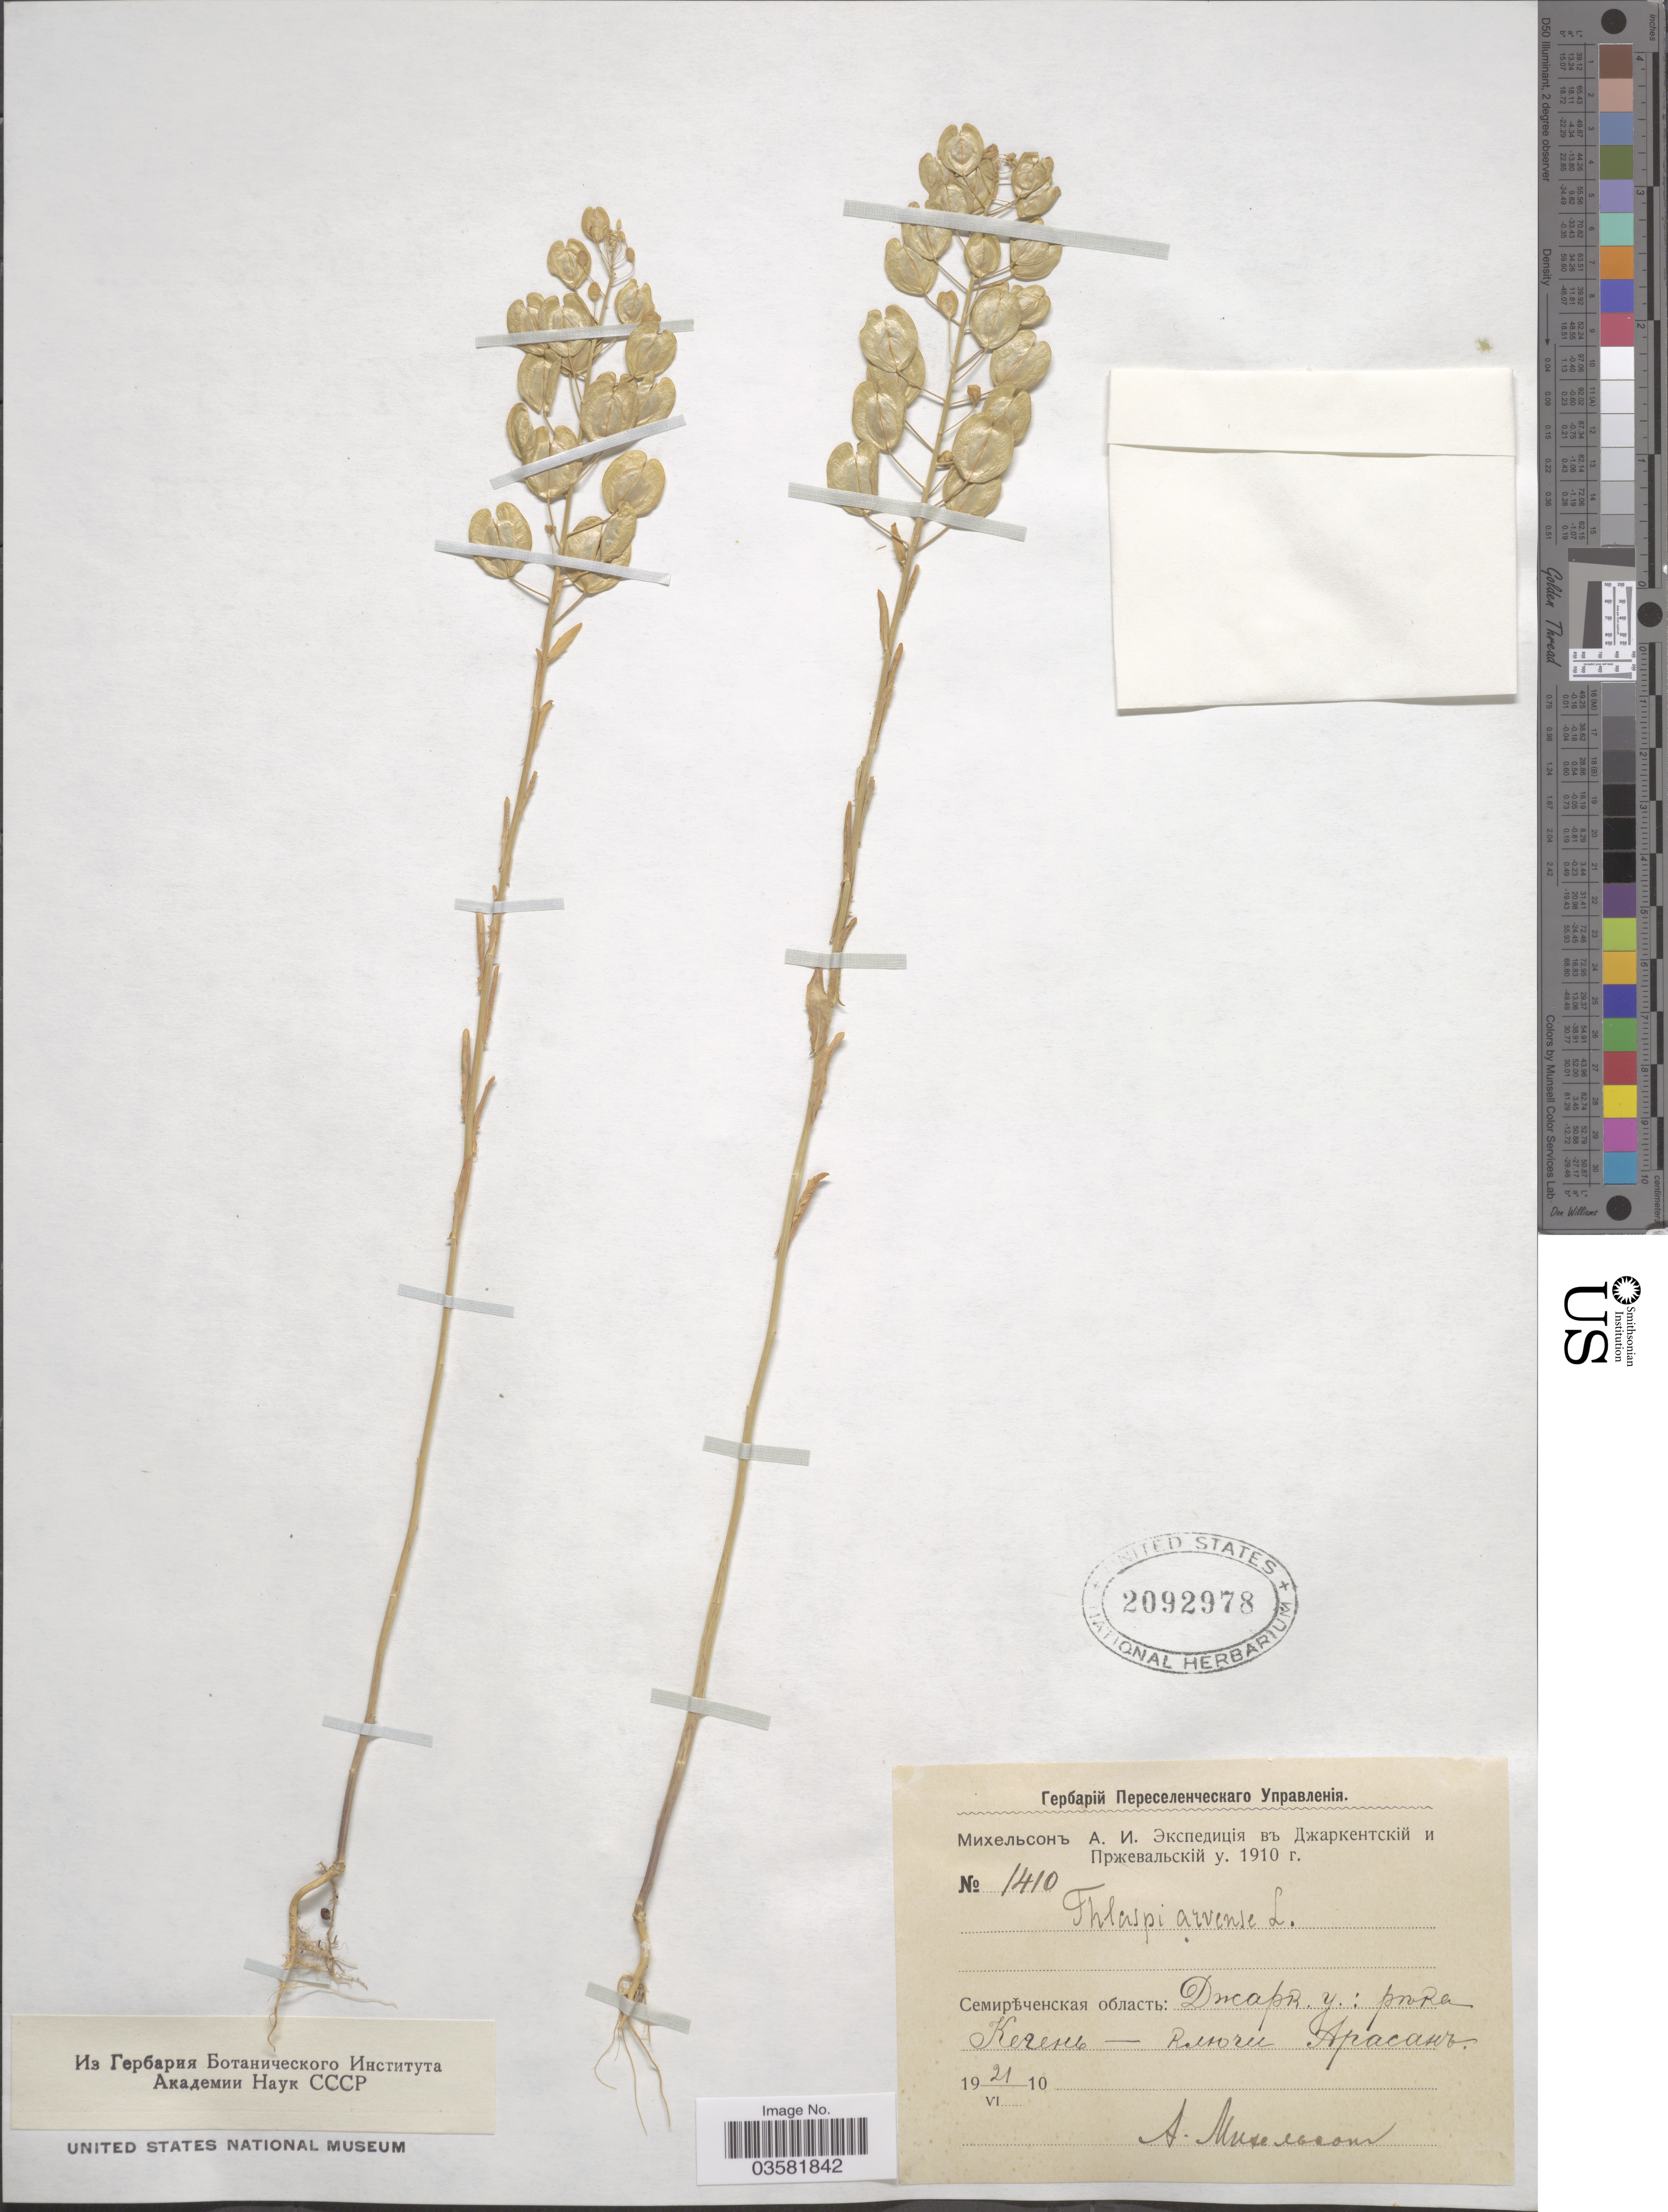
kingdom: Plantae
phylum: Tracheophyta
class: Magnoliopsida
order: Brassicales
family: Brassicaceae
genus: Thlaspi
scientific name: Thlaspi arvense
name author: L.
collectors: A. Mikhelson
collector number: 1410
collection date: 1910-06-21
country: Kazakhstan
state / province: Almaty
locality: River Kegen, Arasan.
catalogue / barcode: US 2092978